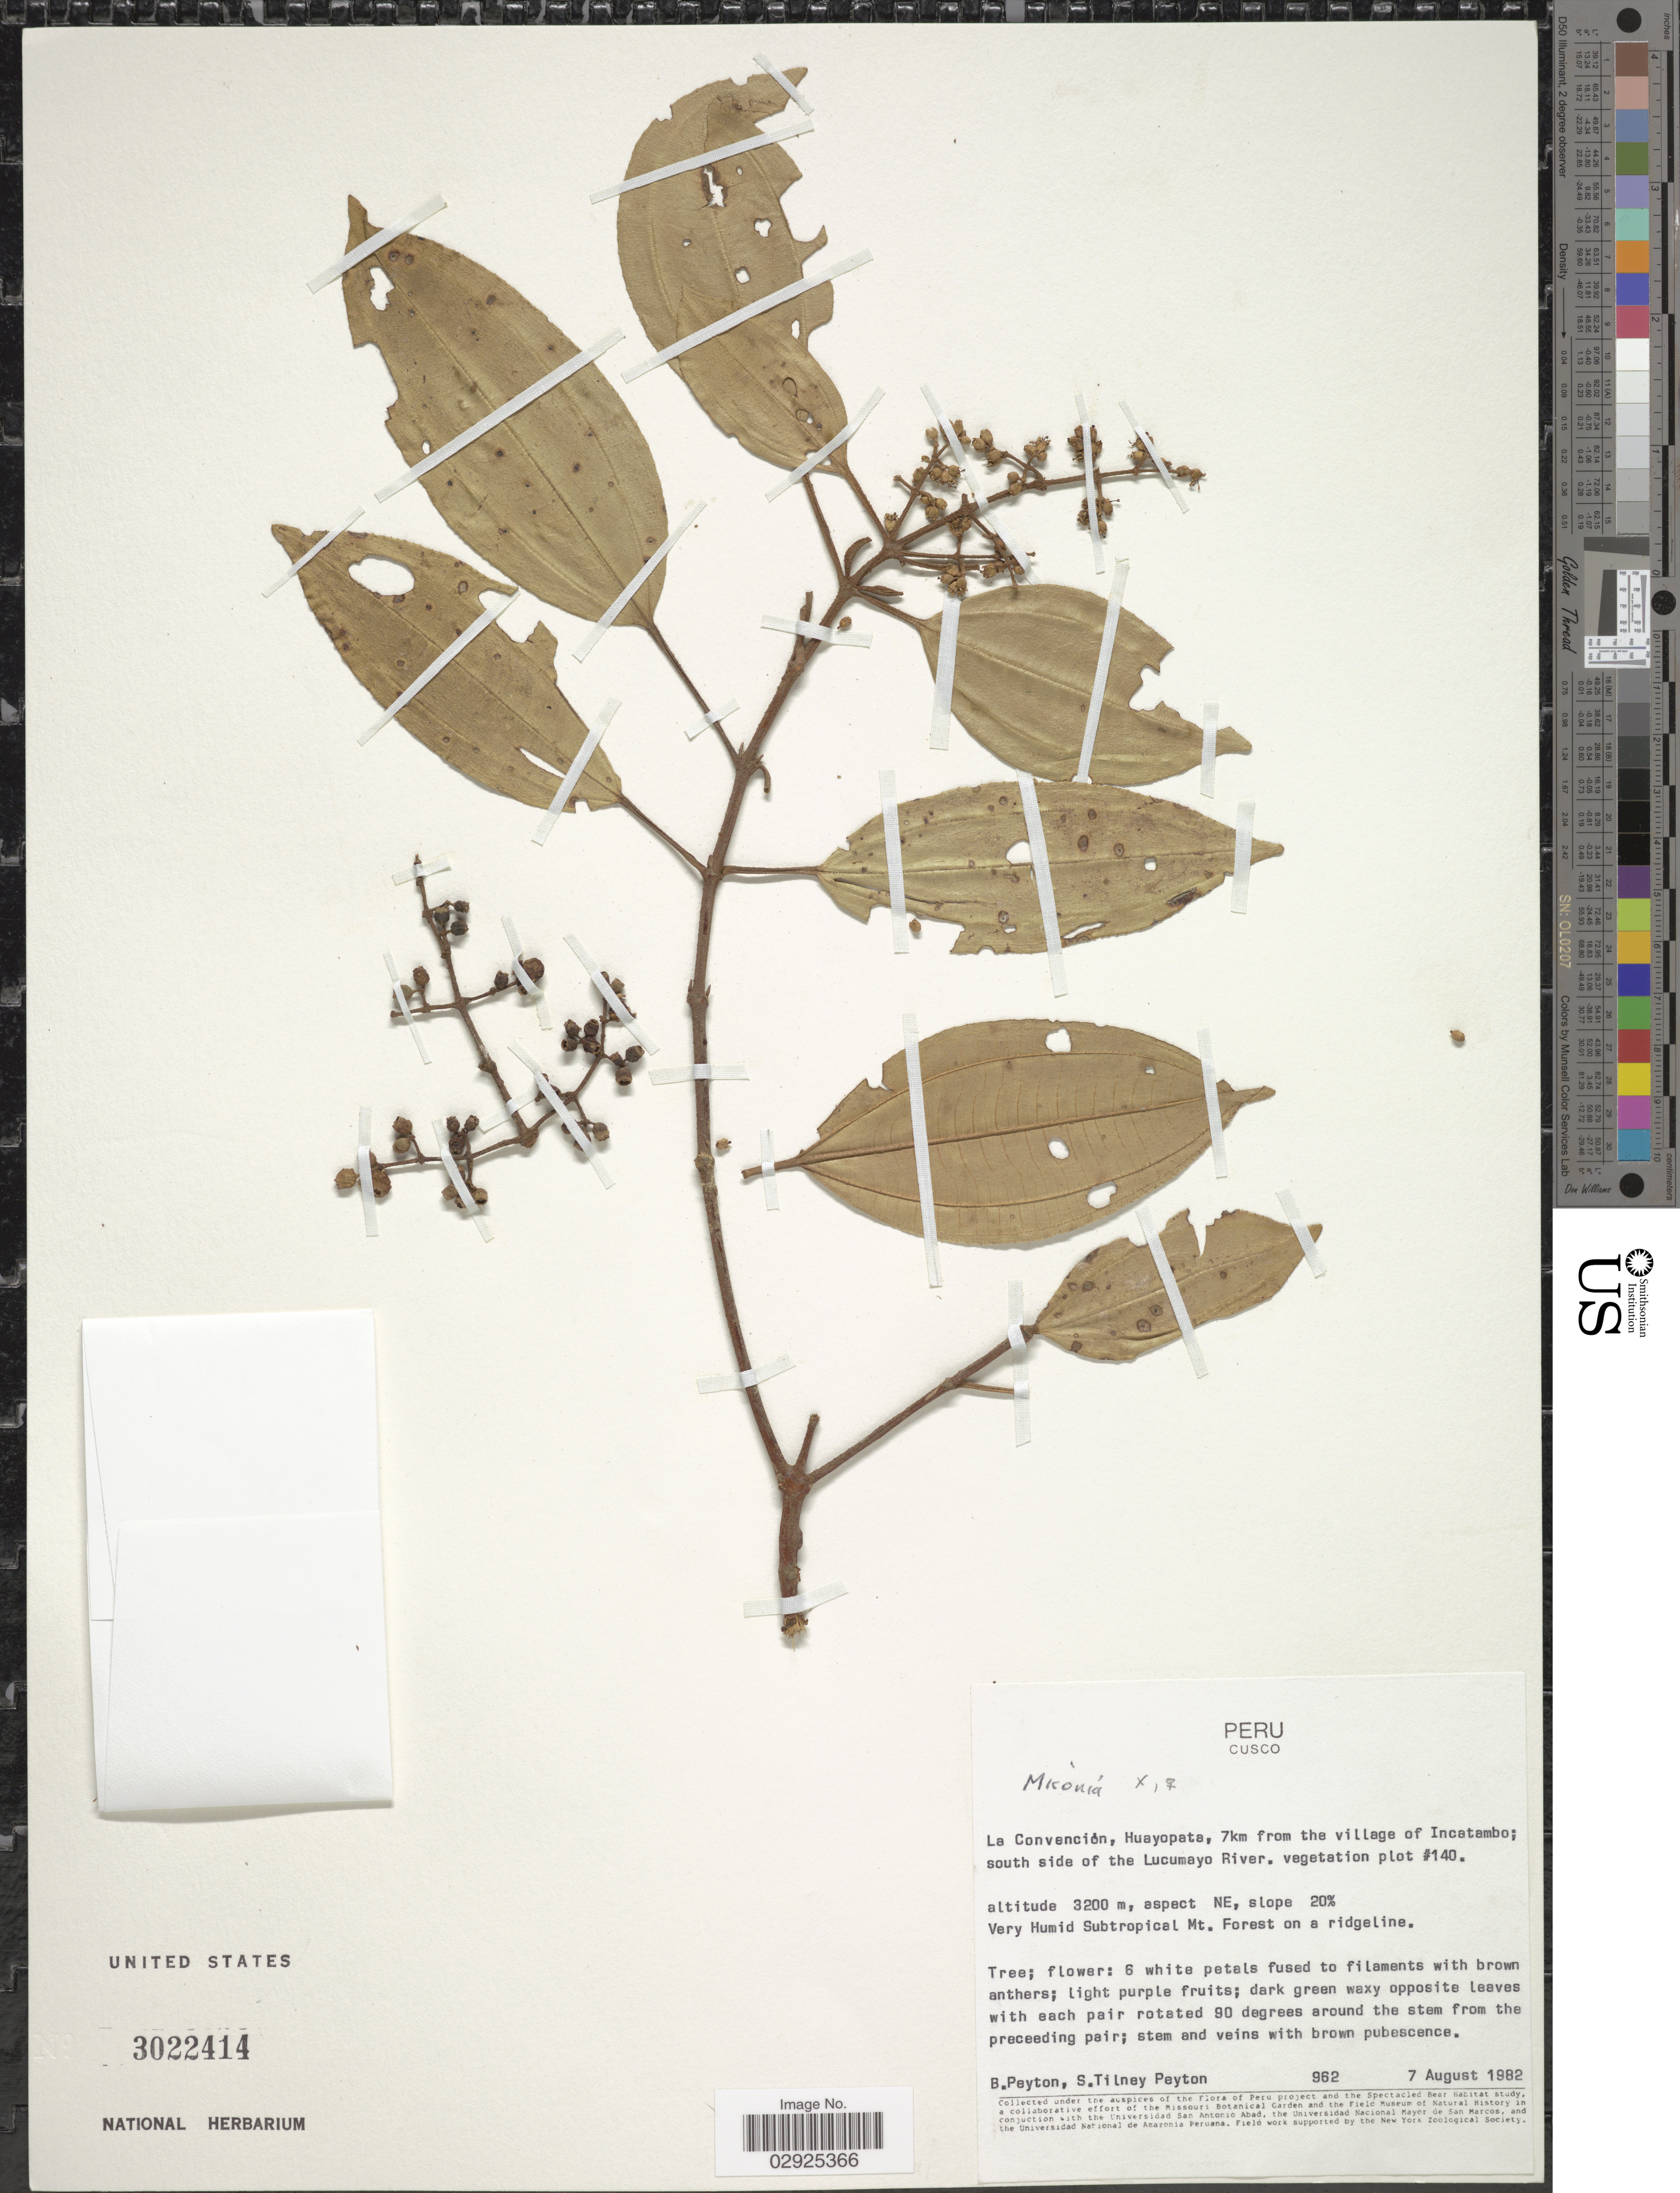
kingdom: Plantae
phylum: Tracheophyta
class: Magnoliopsida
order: Myrtales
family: Melastomataceae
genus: Miconia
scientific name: Miconia sp.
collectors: B. Peyton & S. Peyton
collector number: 962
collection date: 1982-08-07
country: Peru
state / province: Cusco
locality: La Convenció, Huayopata, 7 km from the village of Incatambo: south side of the Lucumayo River, vegetation plot # 140.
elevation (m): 3200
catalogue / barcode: US 3022414